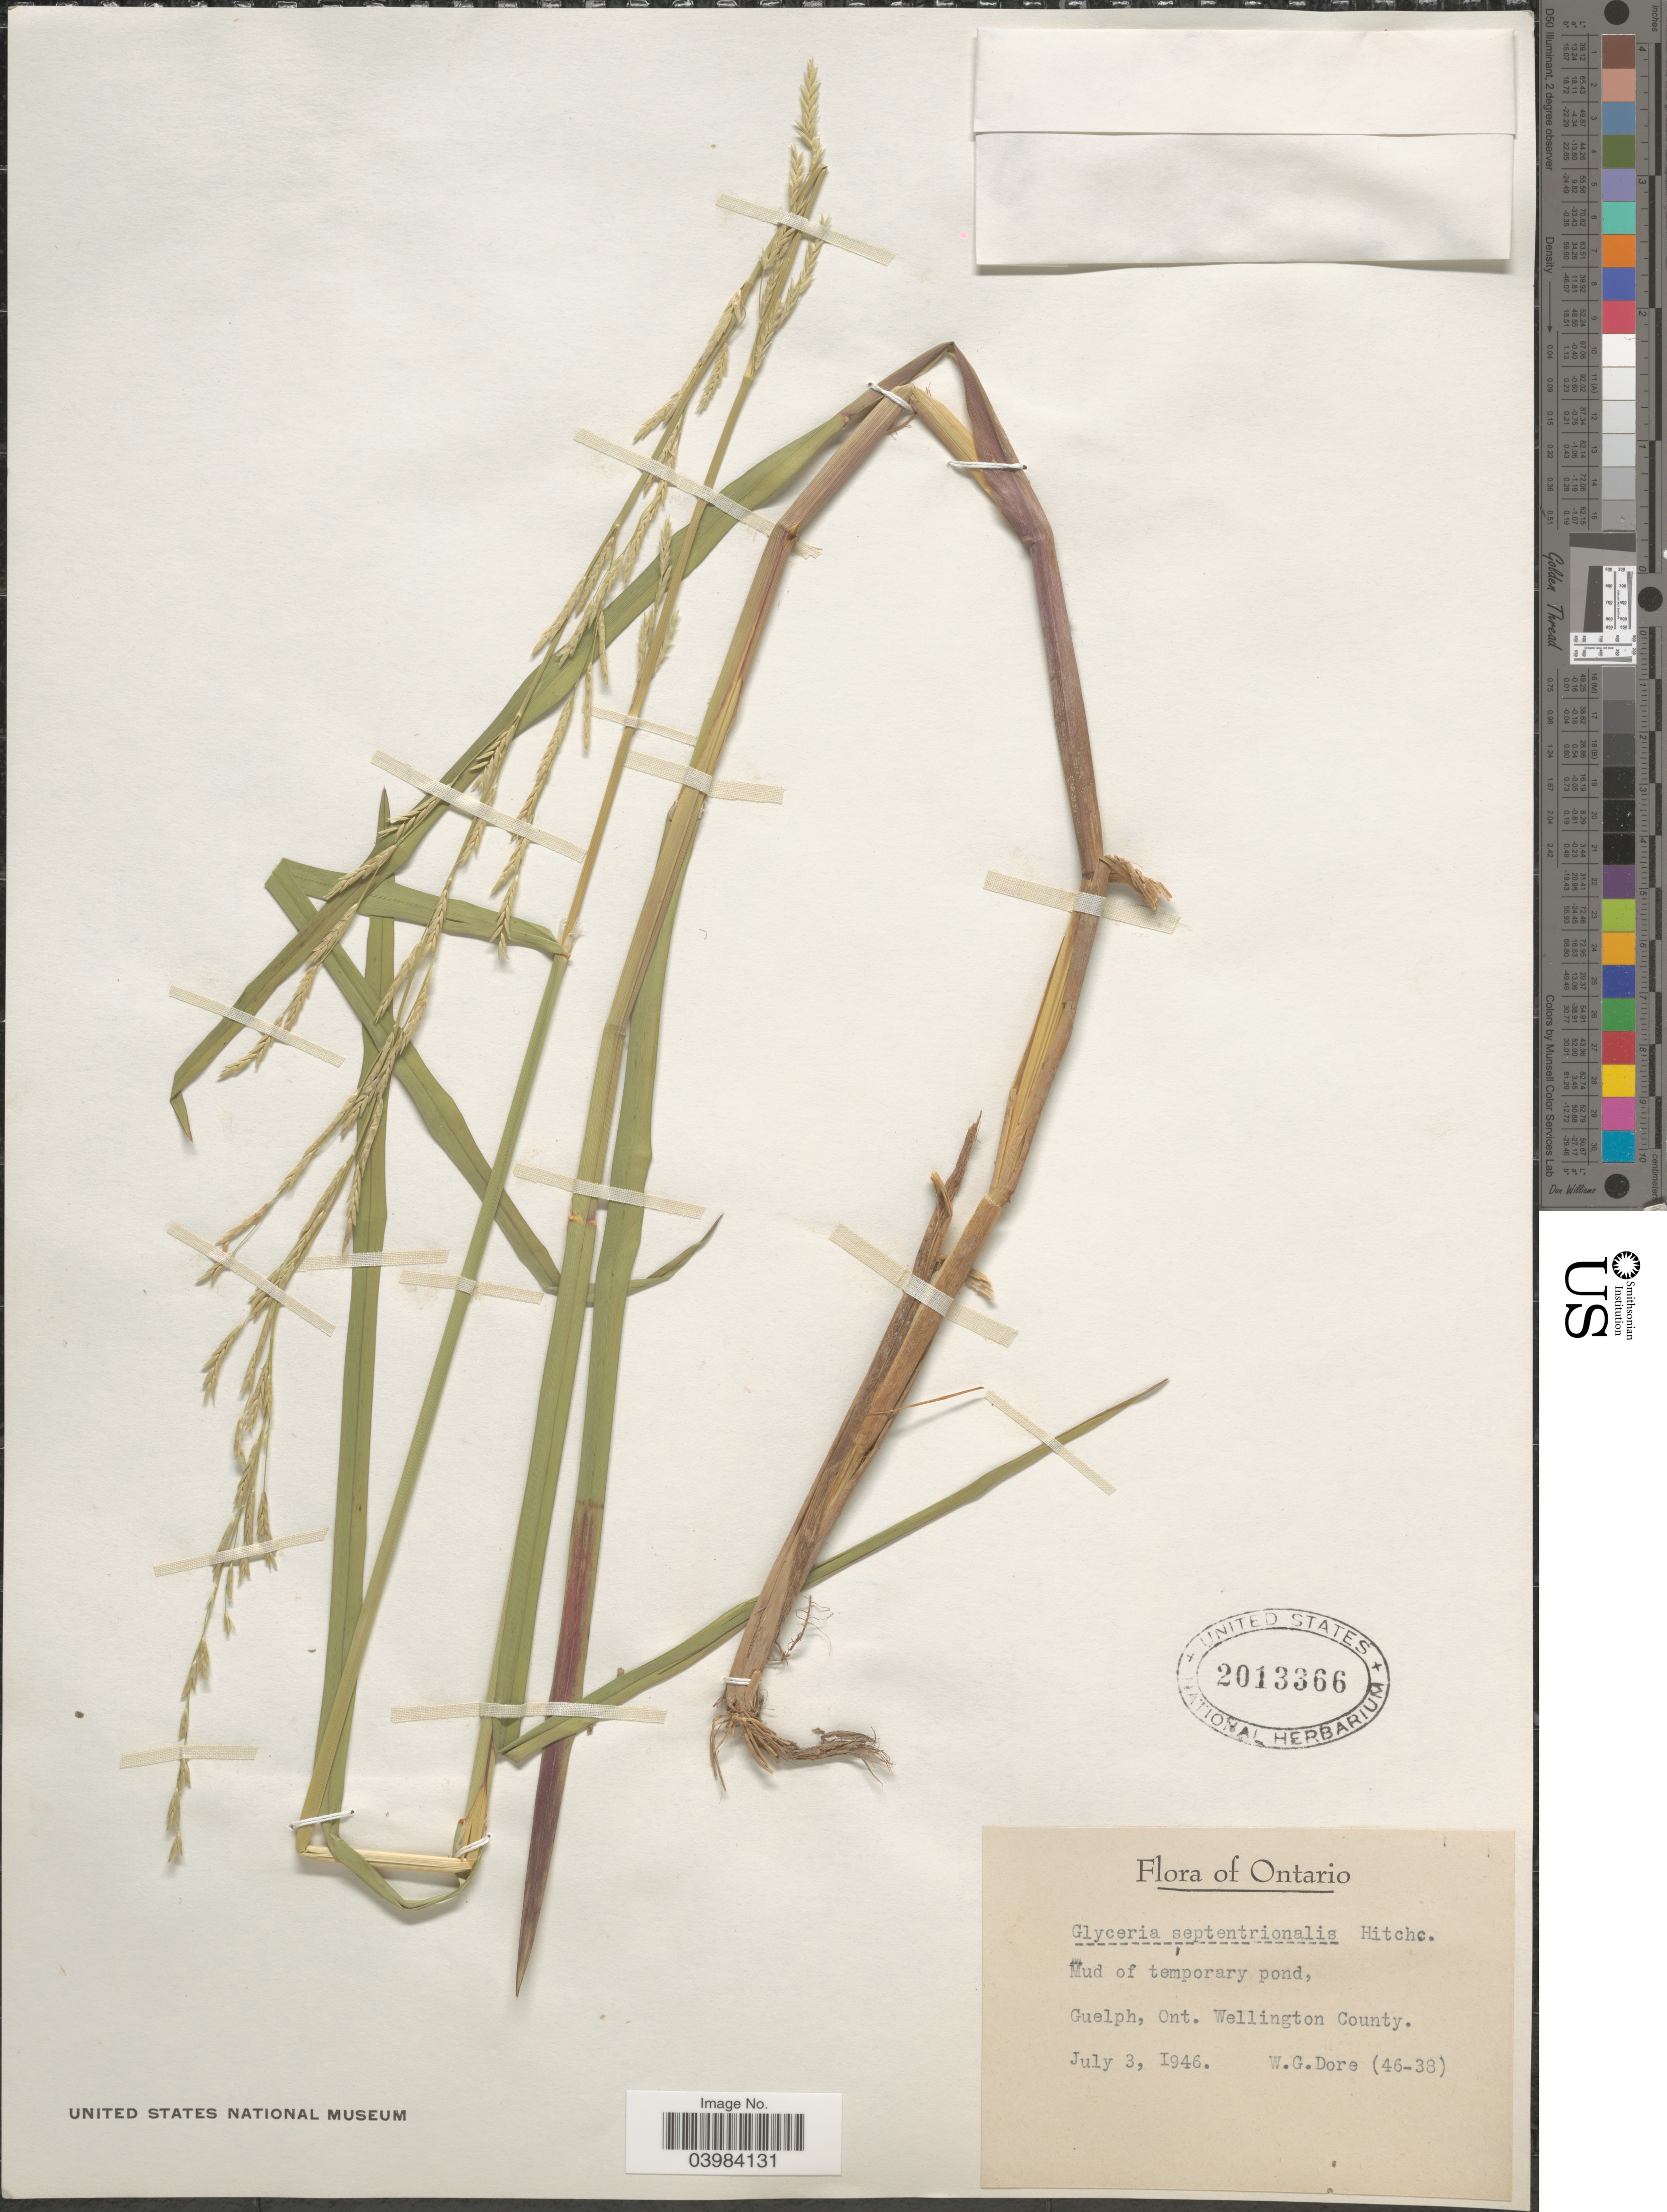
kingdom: Plantae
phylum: Tracheophyta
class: Liliopsida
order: Poales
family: Poaceae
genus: Glyceria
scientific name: Glyceria septentrionalis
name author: Hitchc.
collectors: W. Dore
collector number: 46-38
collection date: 1946-07-03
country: Canada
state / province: Ontario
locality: Guelph, Ont. Wellington County.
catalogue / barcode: US 2013366